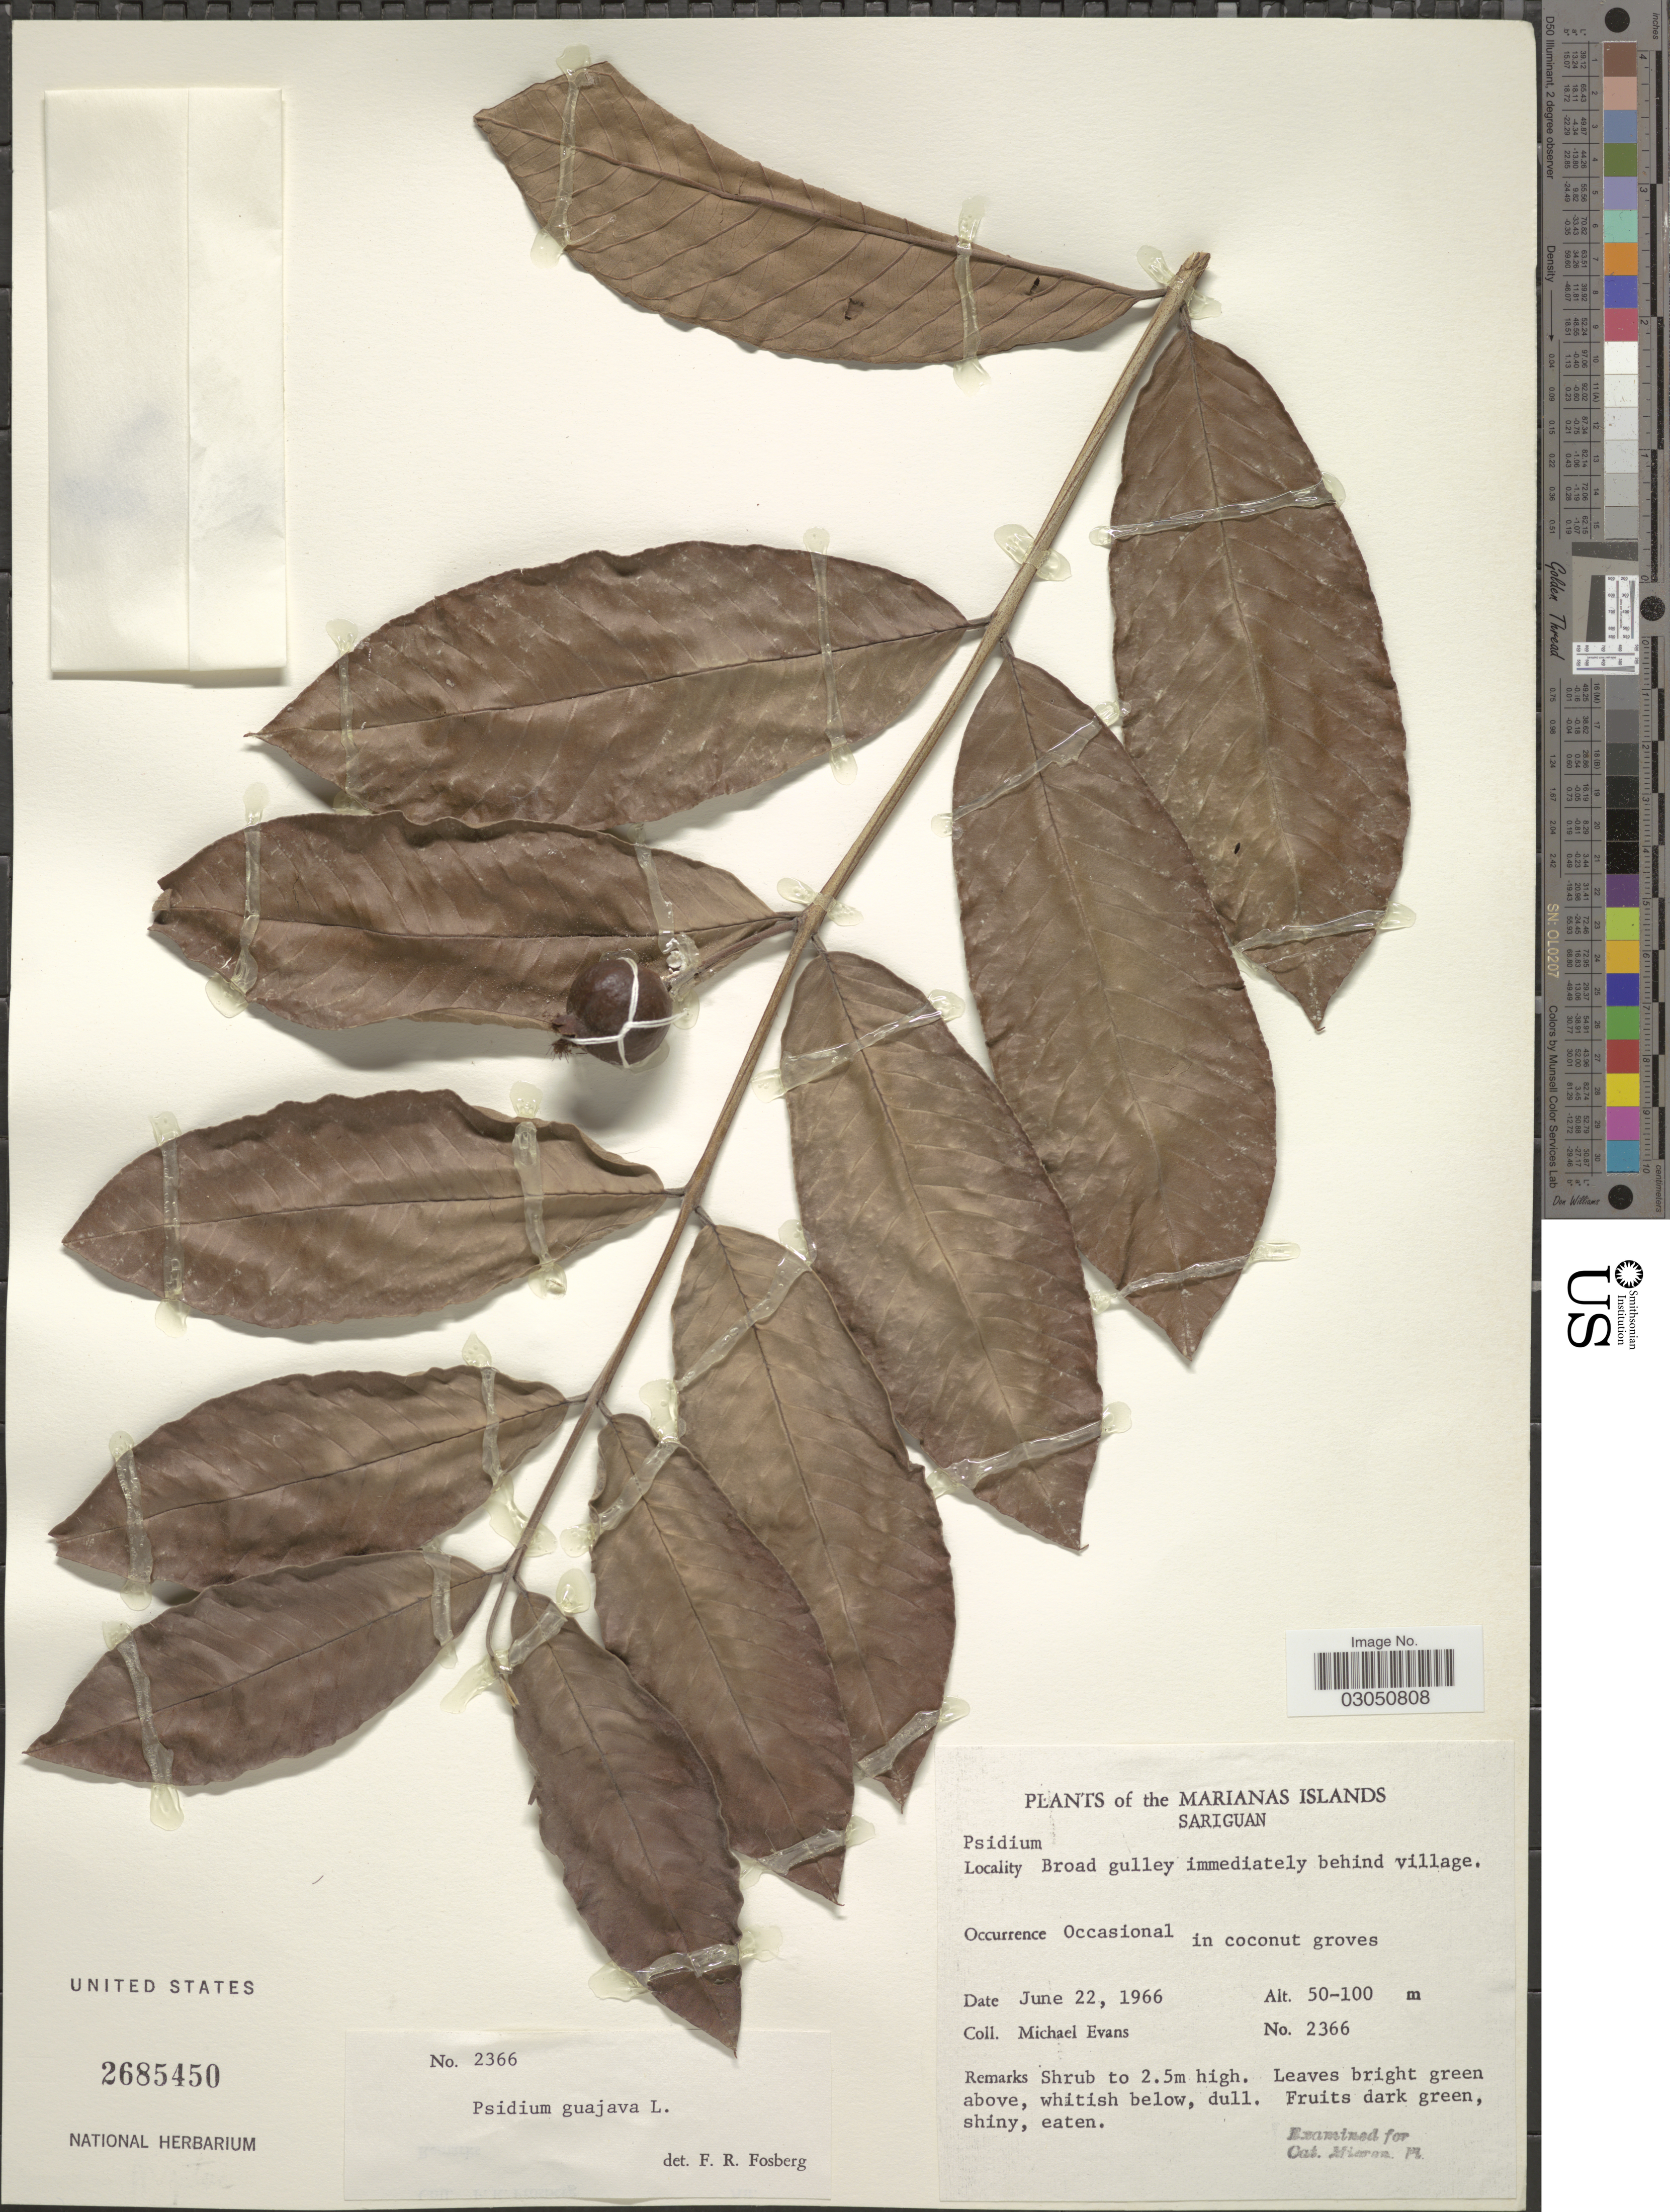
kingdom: Plantae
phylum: Tracheophyta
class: Magnoliopsida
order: Myrtales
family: Myrtaceae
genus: Psidium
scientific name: Psidium guajava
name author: L.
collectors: M. Evans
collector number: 2366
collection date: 1966-06-22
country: Northern Mariana Islands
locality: The Marianas Islands, Sariguan. Broad gulley immediately behind village.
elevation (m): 50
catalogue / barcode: US 2685450